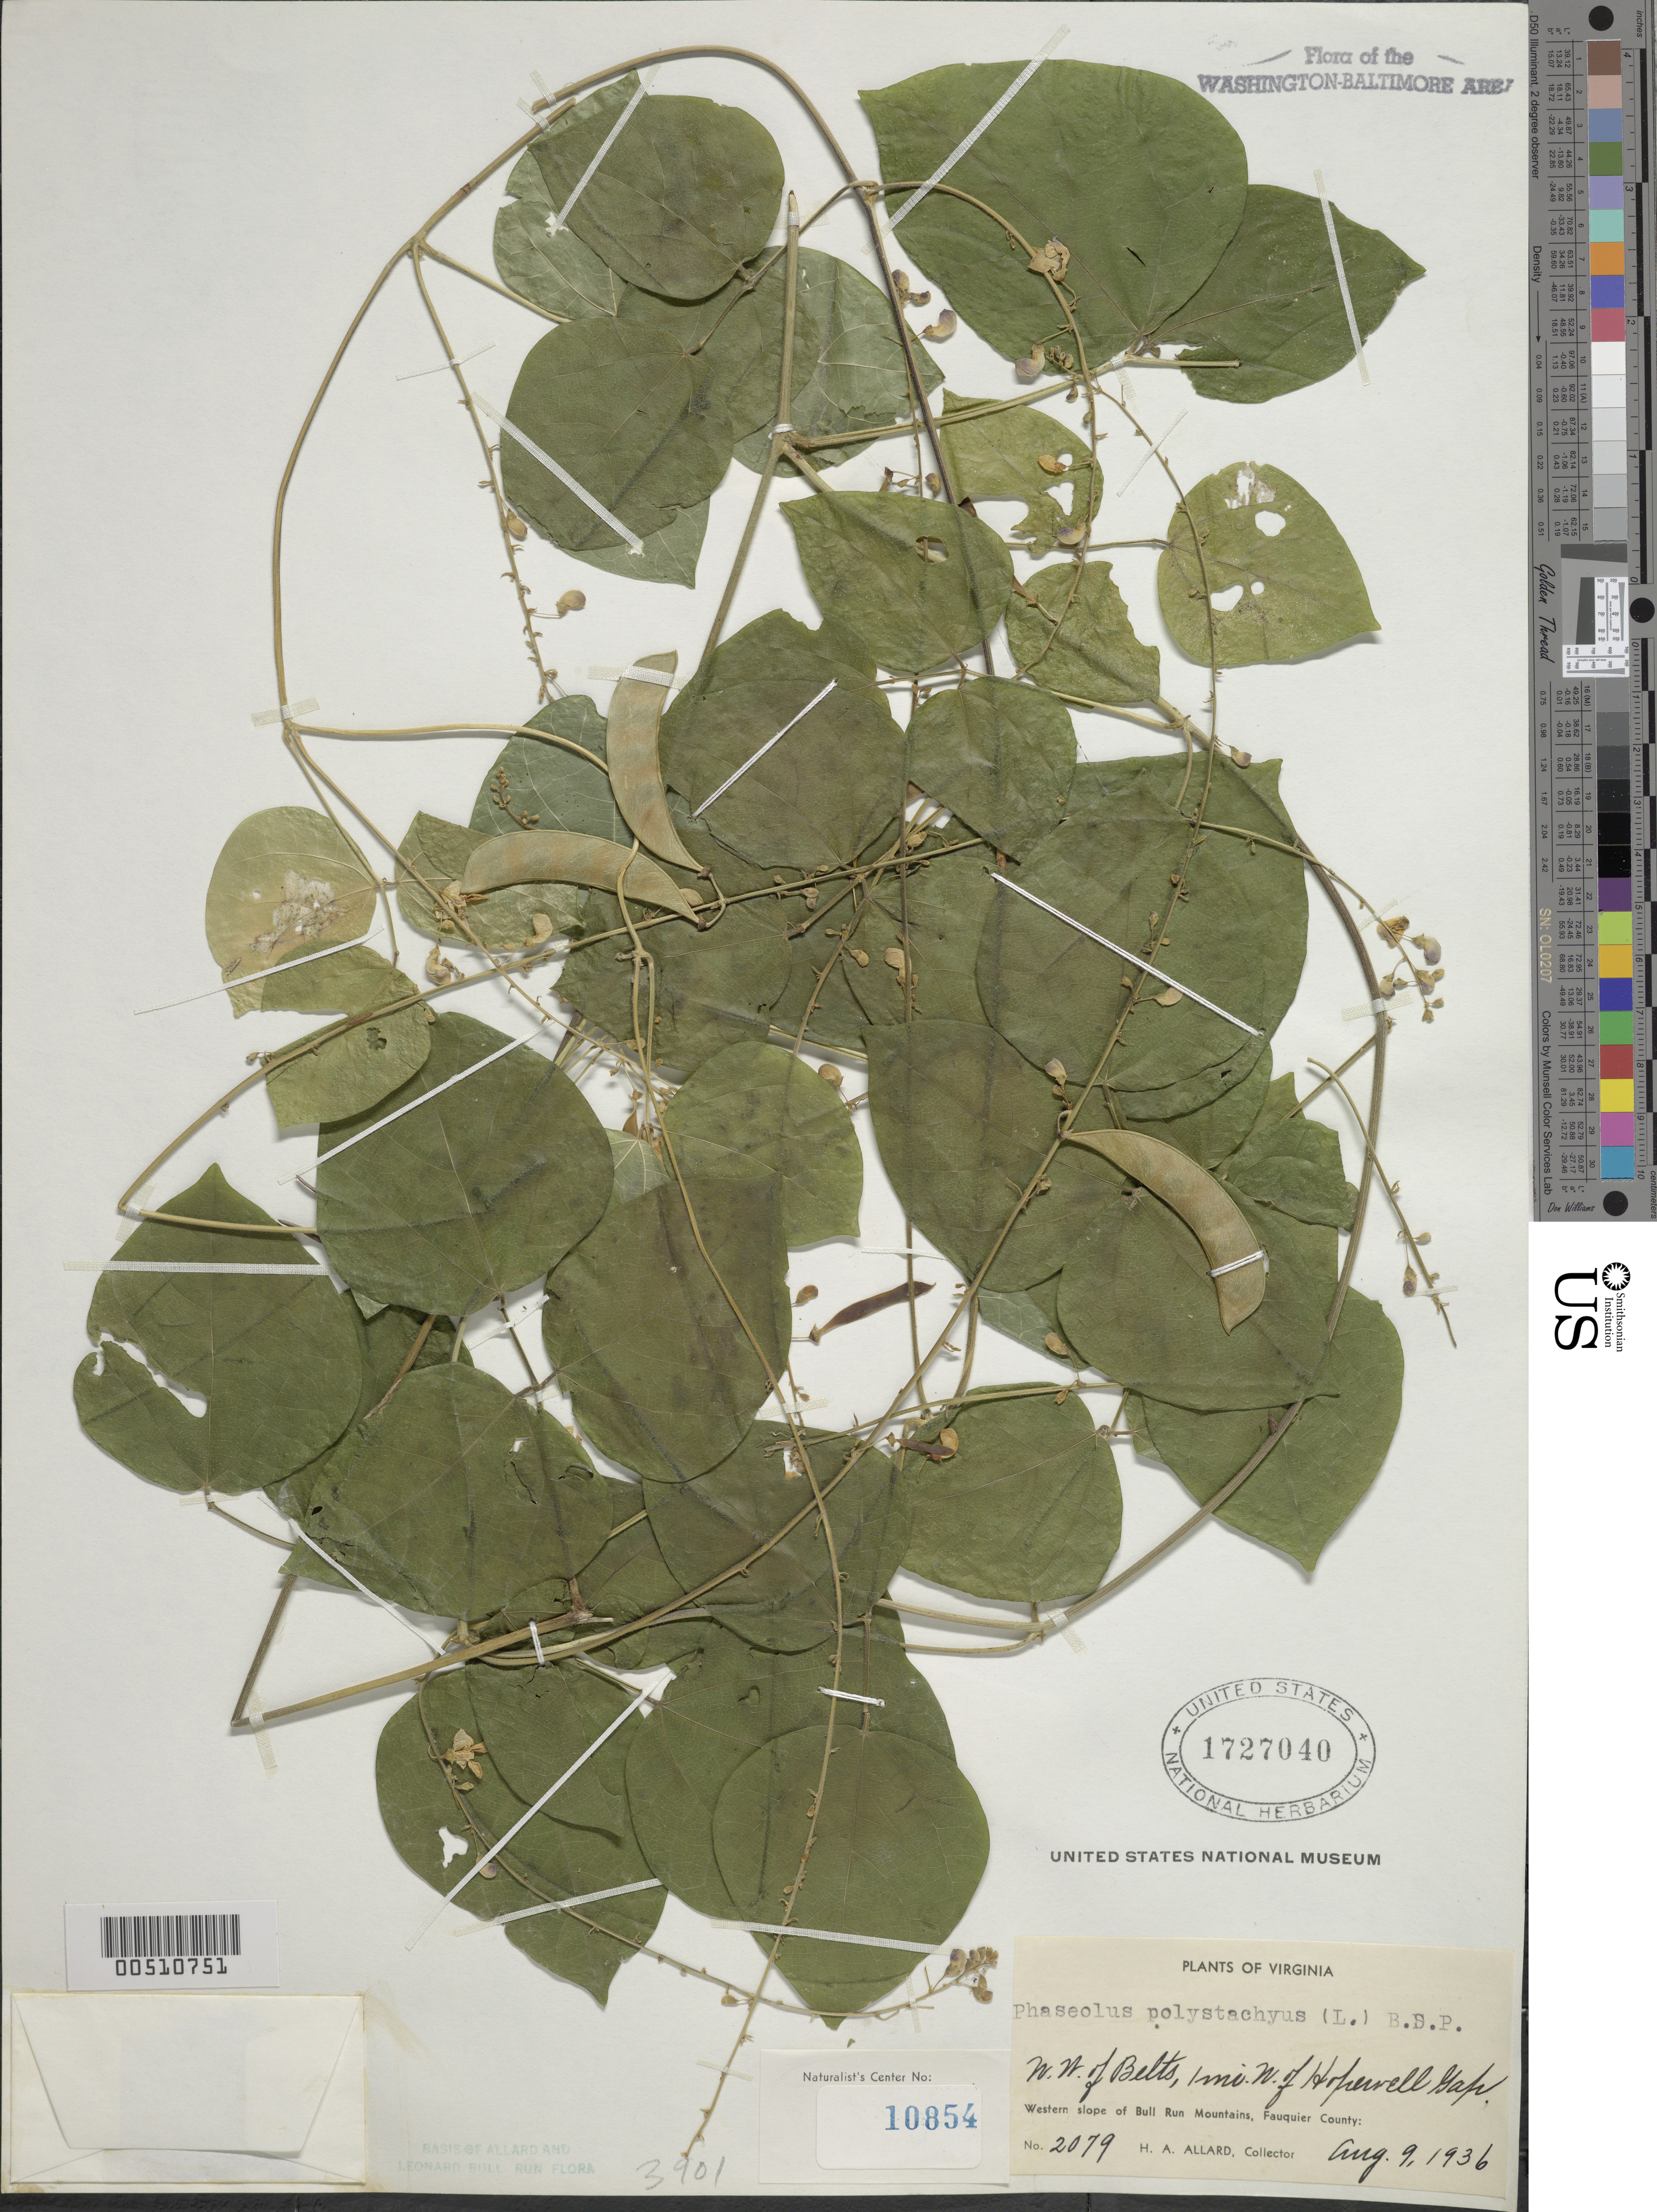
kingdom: Plantae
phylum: Tracheophyta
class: Magnoliopsida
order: Fabales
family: Fabaceae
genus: Phaseolus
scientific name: Phaseolus polystachios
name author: (L.) Britton, Stearns & Poggenb.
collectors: H. A. Allard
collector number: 2079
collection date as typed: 09 Aug 1936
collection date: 1936-08-09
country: United States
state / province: Virginia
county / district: Fauquier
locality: NW of Belts, W of Hopewell Gap, W slope of Bull Run Mts. Bull Run Mts.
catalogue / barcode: US 1727040